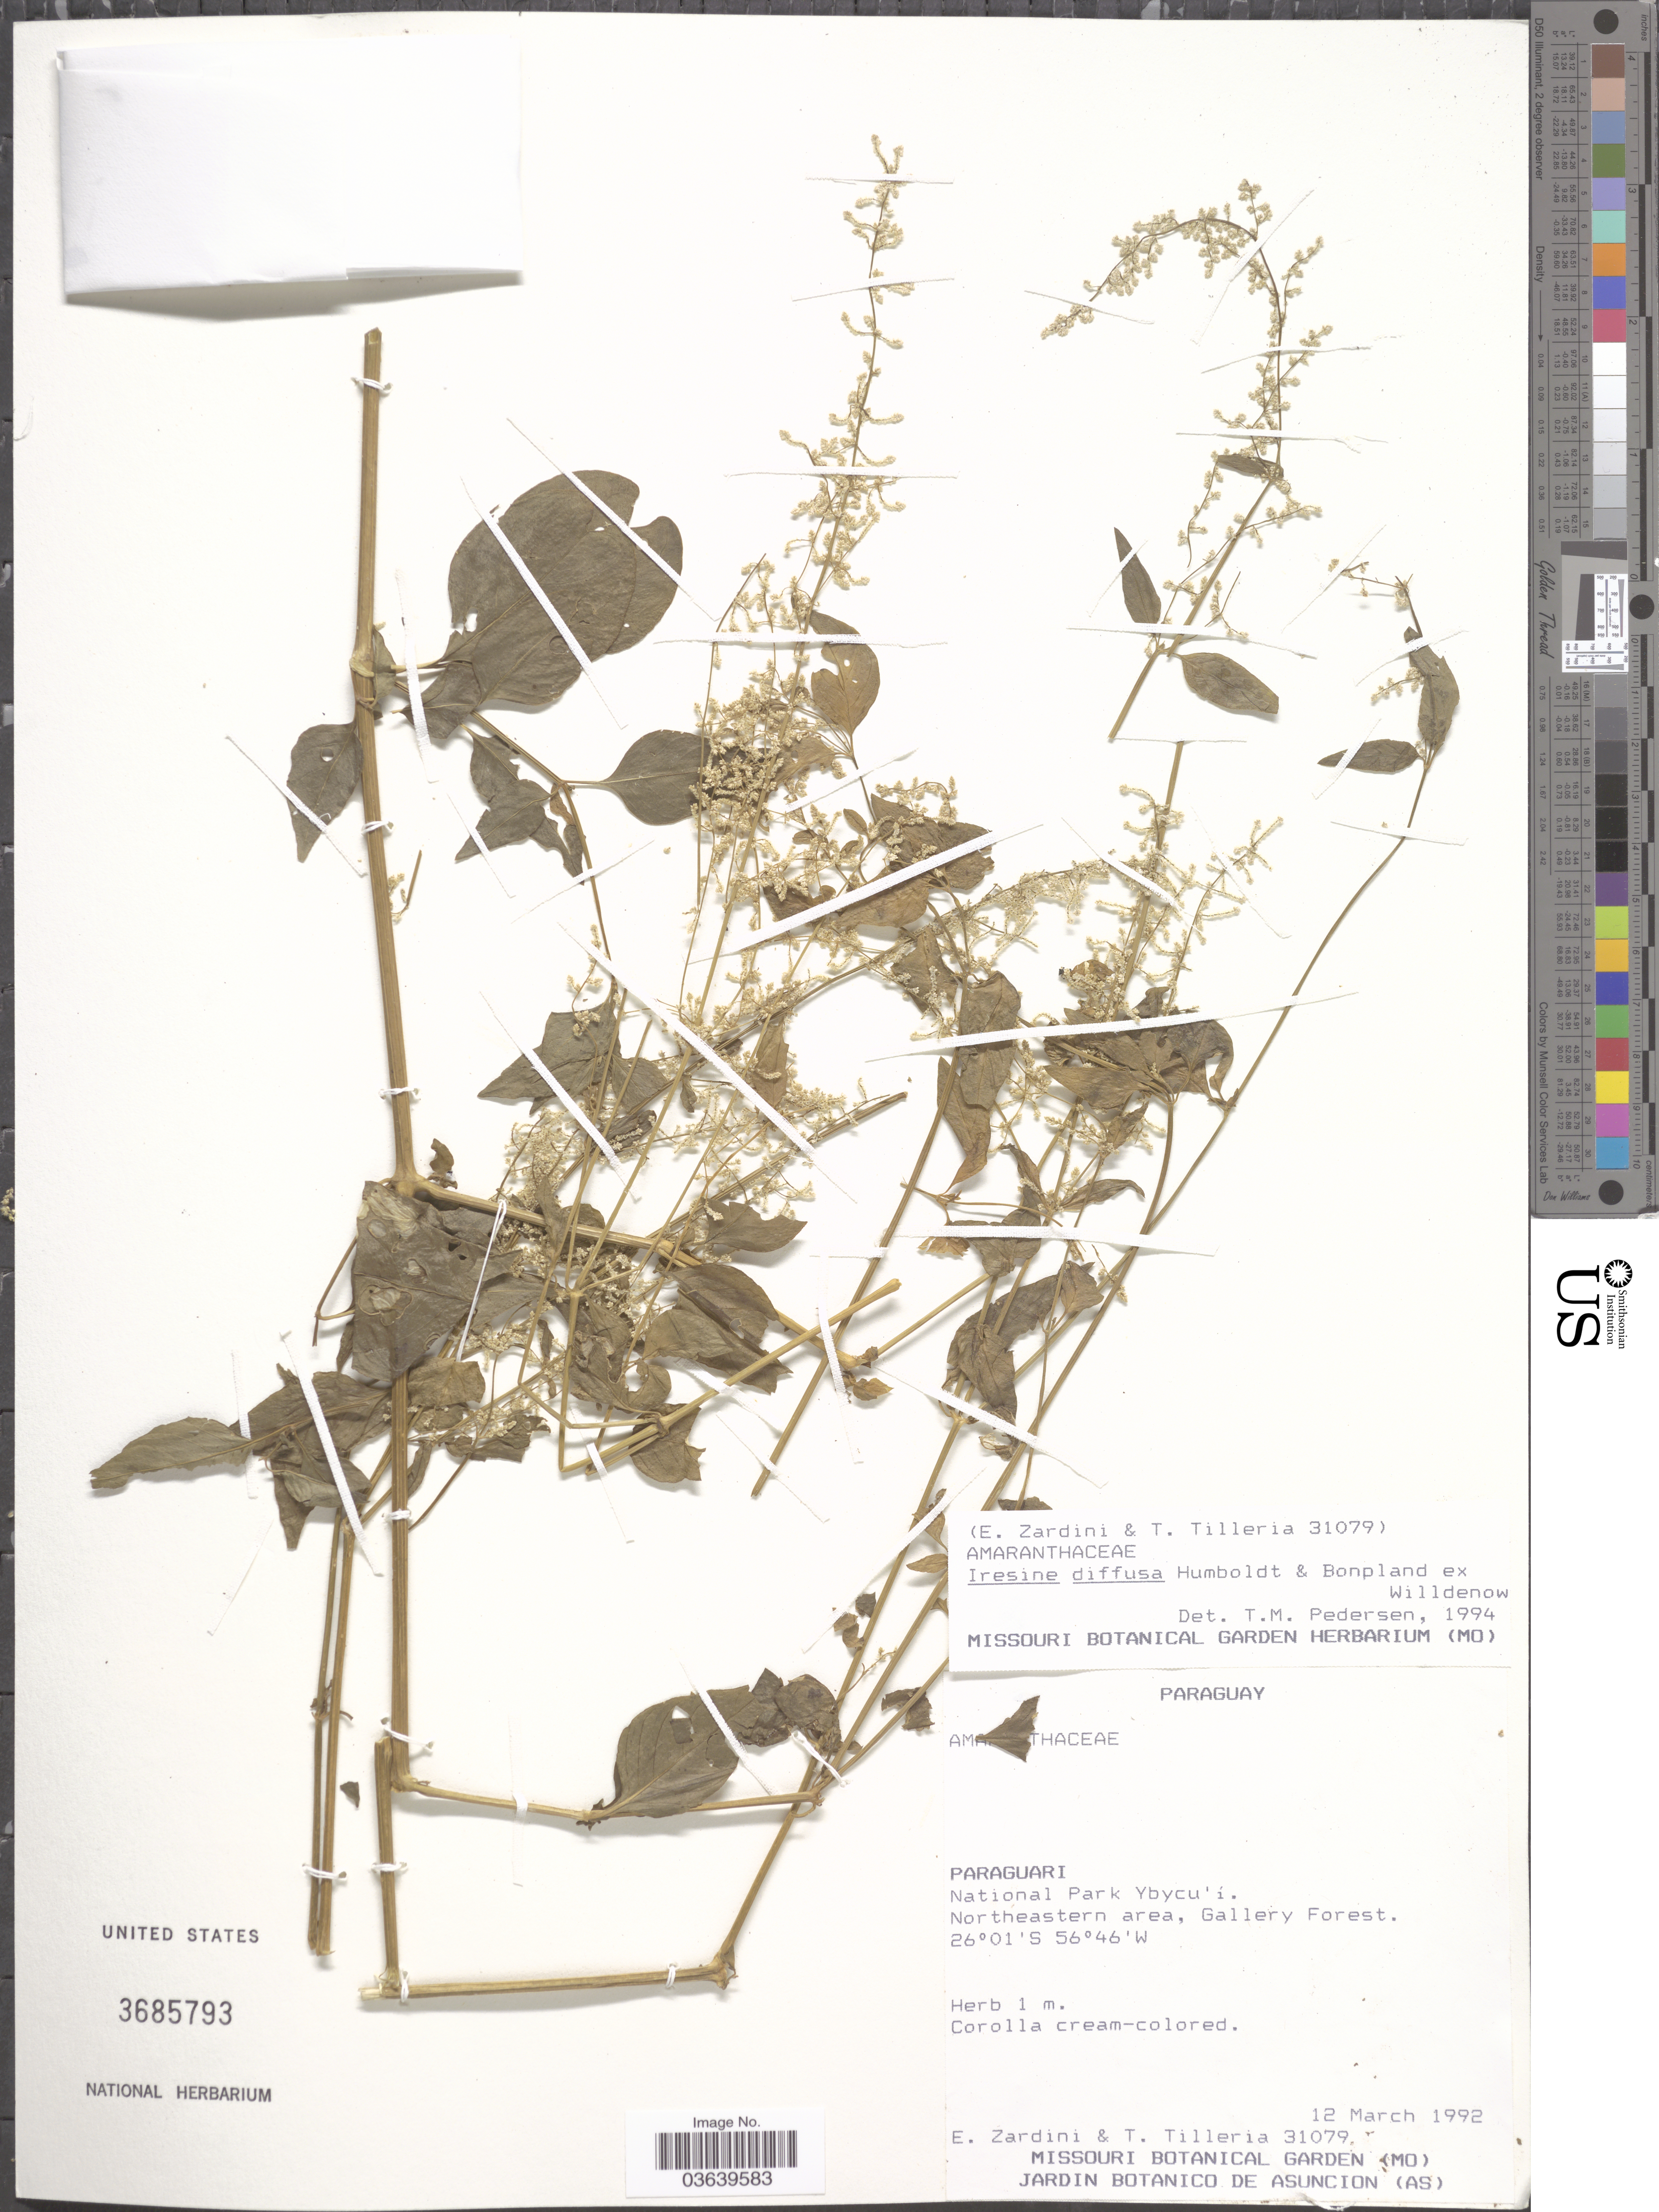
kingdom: Plantae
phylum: Tracheophyta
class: Magnoliopsida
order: Caryophyllales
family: Amaranthaceae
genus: Iresine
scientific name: Iresine diffusa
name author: Humb. & Bonpl. ex Willd.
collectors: E. Zardini & T. Tilleria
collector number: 31079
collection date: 1992-03-12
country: Paraguay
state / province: Paraguari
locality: National Park Ybycu'i. Northeastern area.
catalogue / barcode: US 3685793